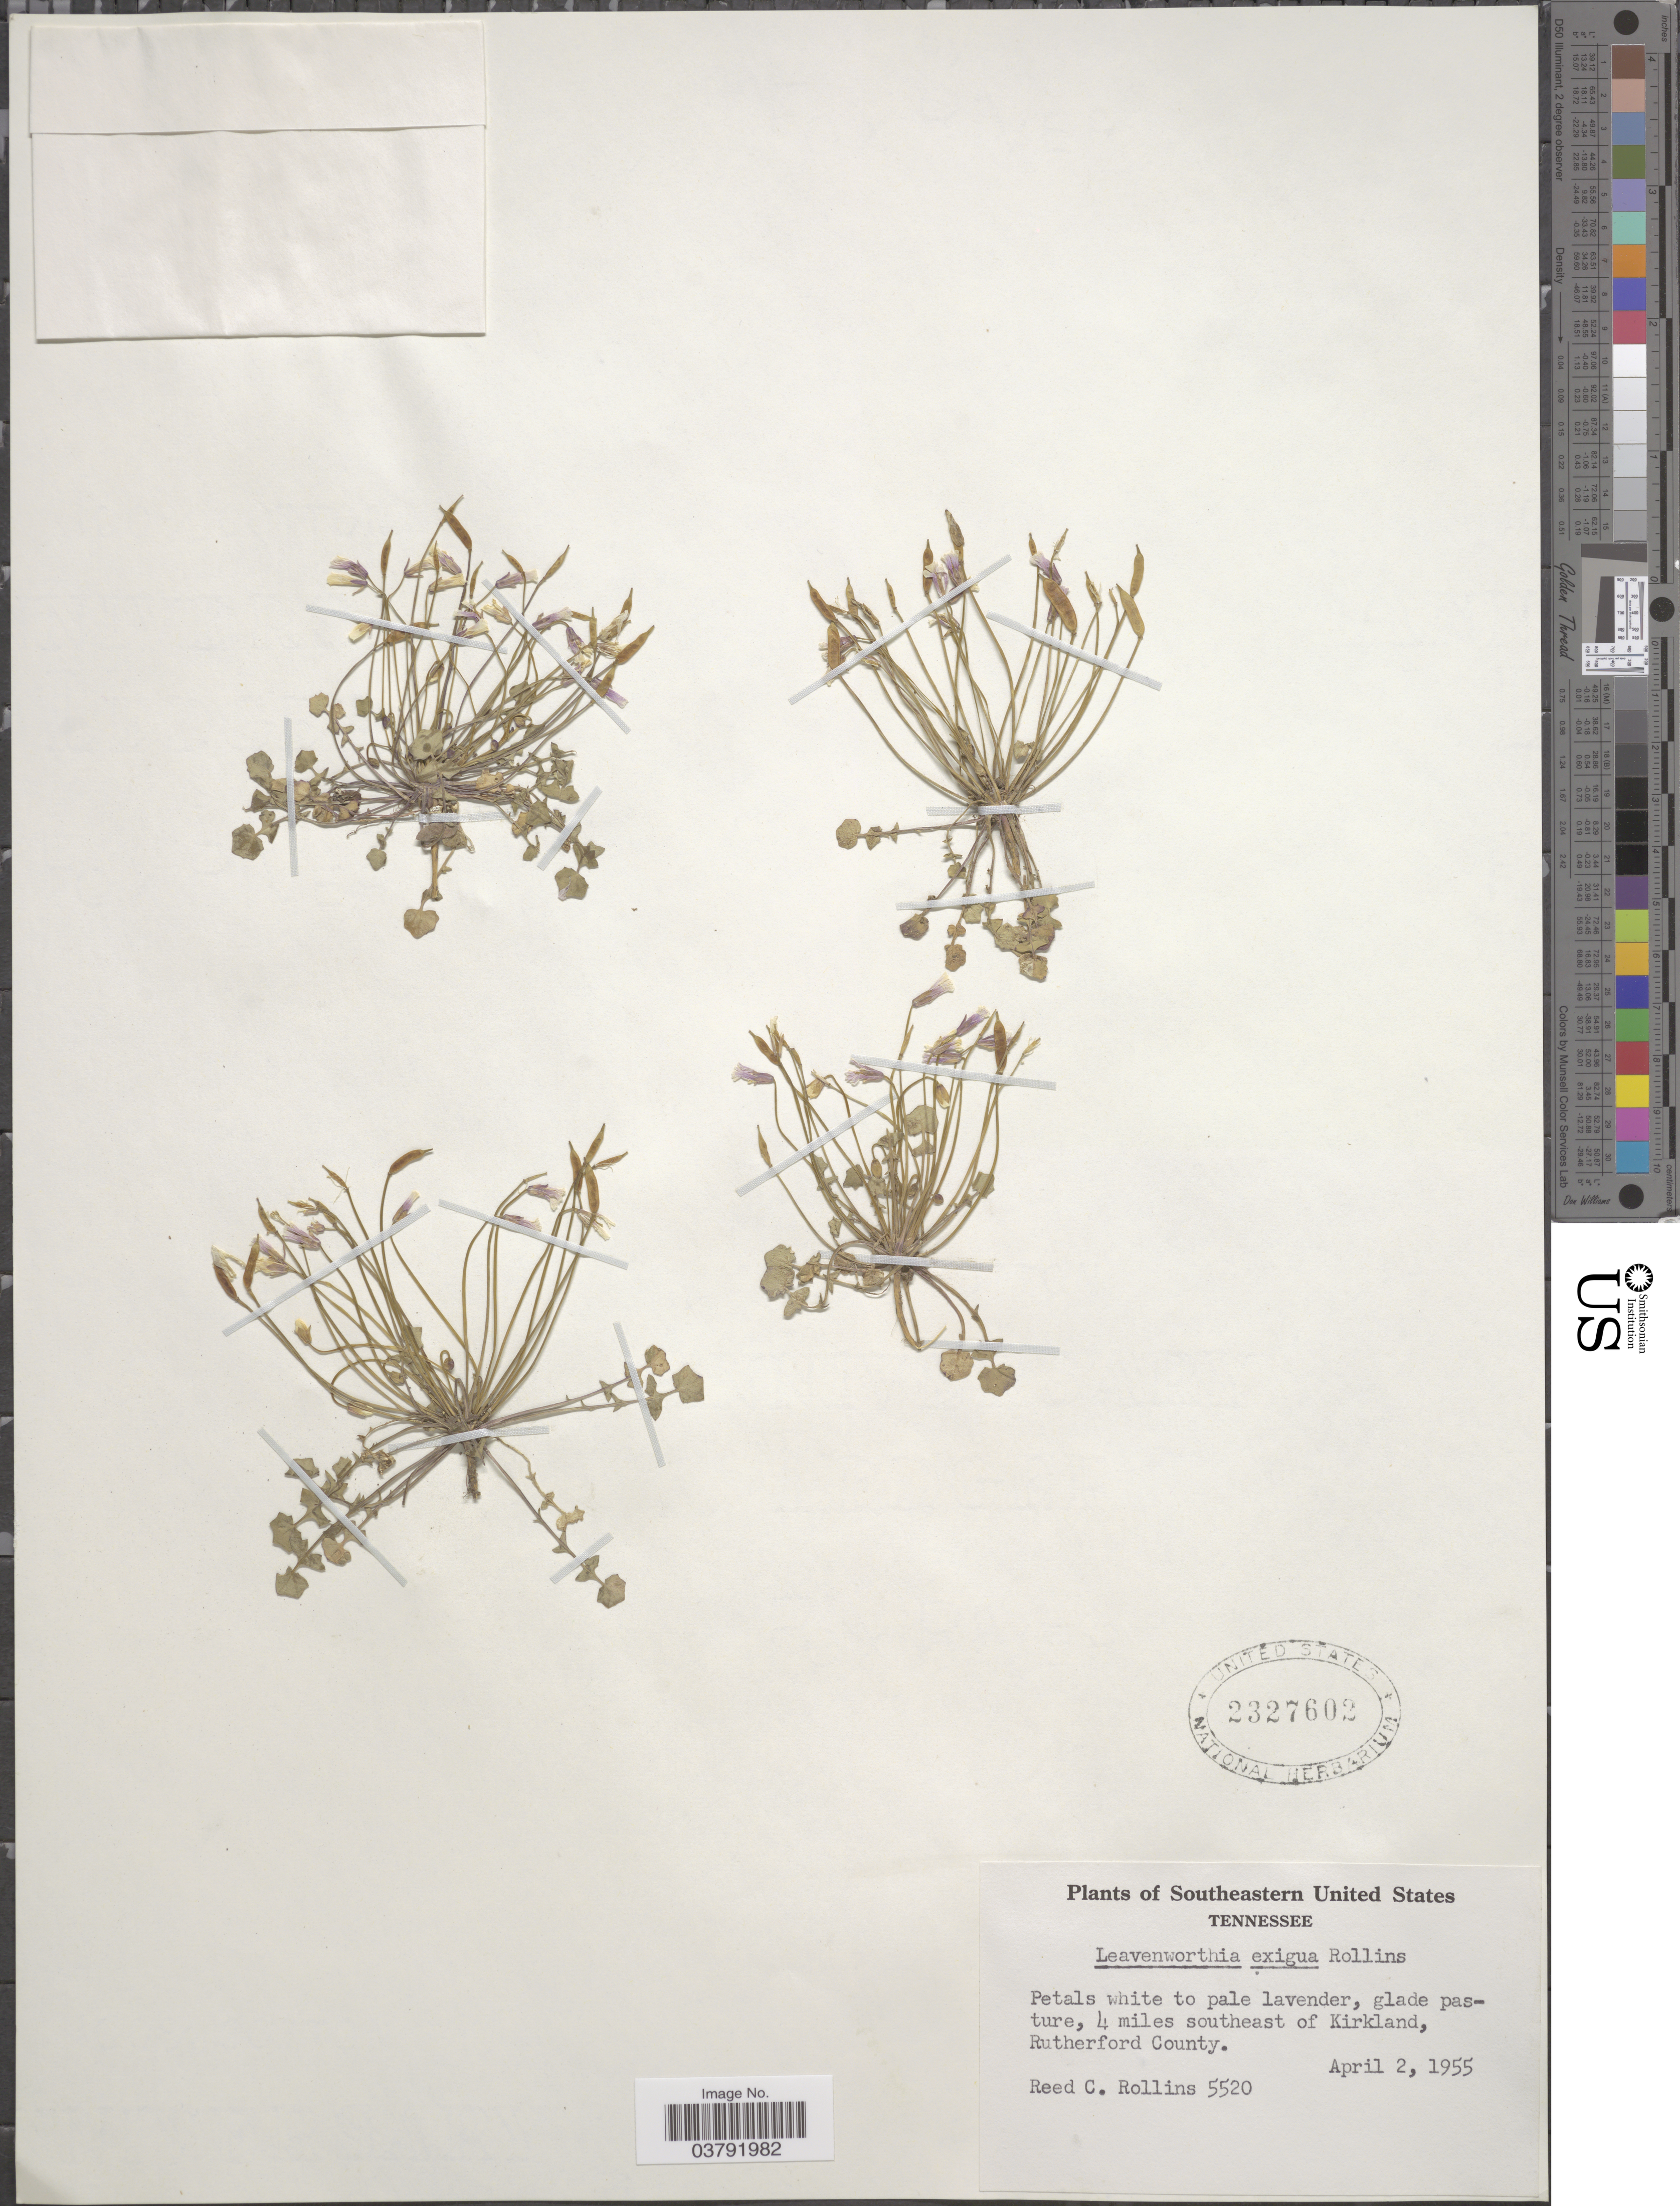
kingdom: Plantae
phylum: Tracheophyta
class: Magnoliopsida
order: Brassicales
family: Brassicaceae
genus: Leavenworthia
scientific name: Leavenworthia exigua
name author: Rollins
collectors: R. C. Rollins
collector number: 5520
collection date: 1955-04-02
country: United States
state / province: Tennessee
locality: Southeastern United States. 4 miles southeast of Kirkland, Rutherford County.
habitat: glade pasture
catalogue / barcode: US 2327602